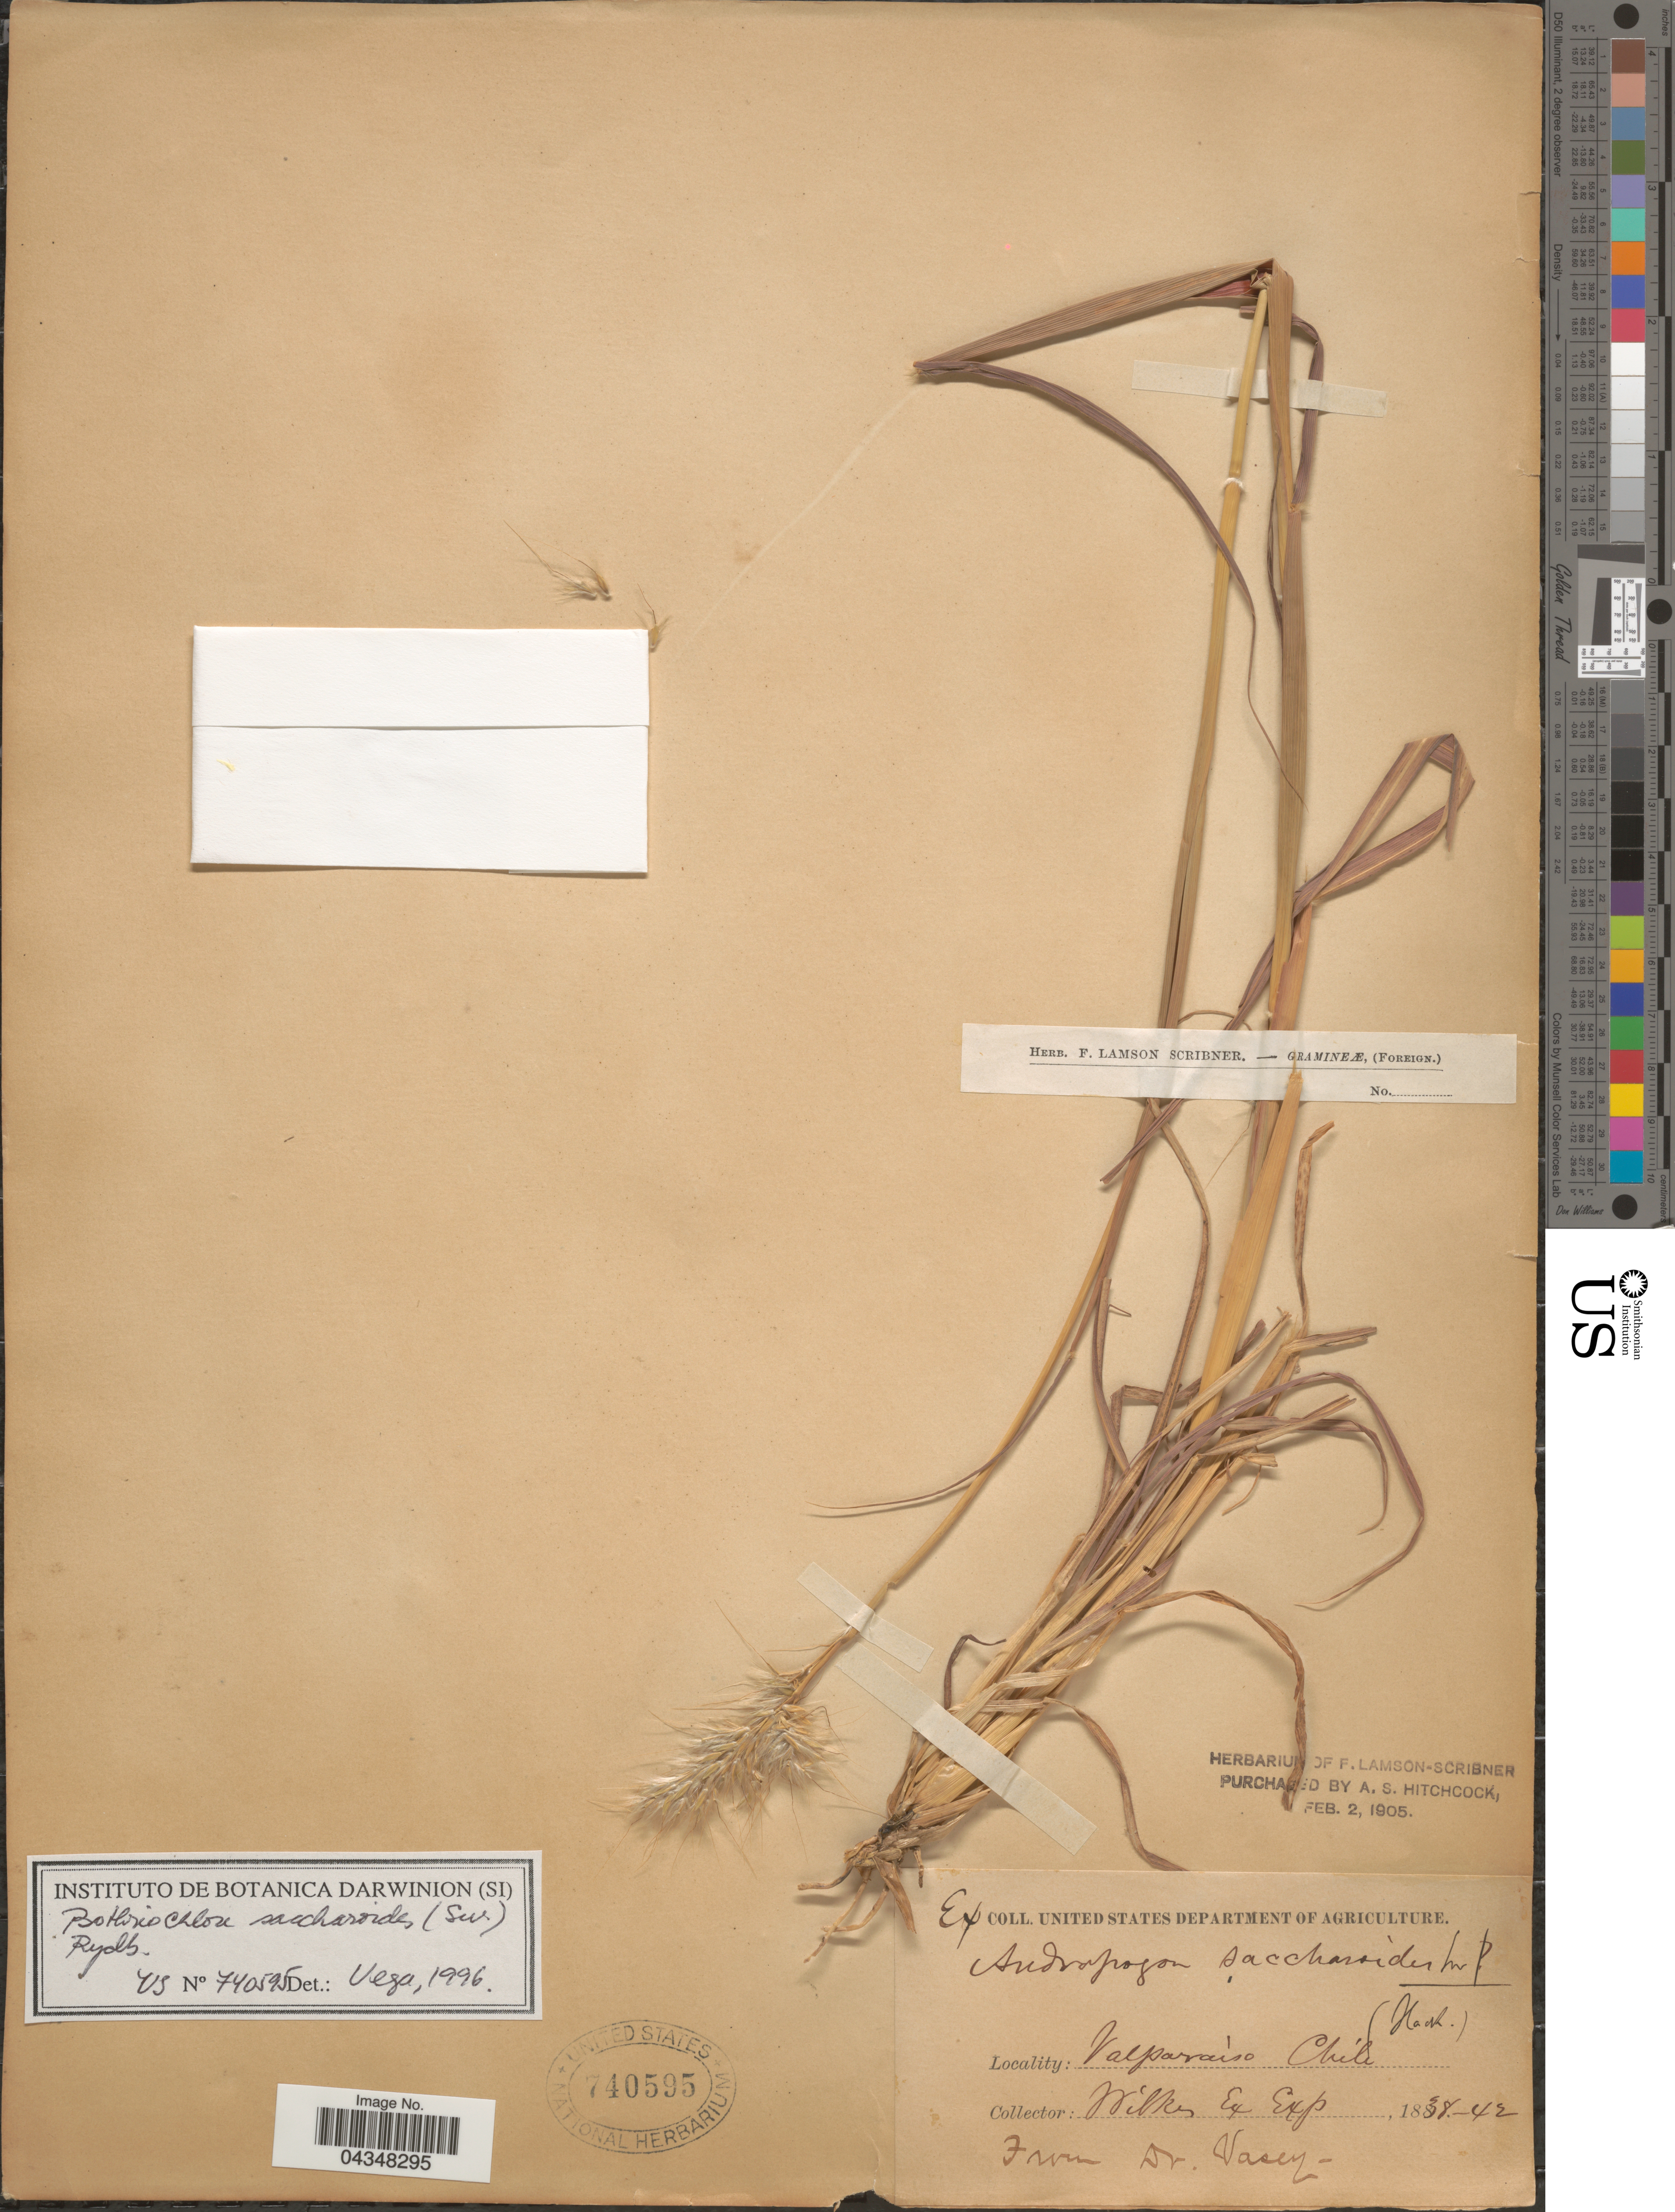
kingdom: Plantae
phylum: Tracheophyta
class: Liliopsida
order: Poales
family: Poaceae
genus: Bothriochloa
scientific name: Bothriochloa laguroides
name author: (DC.) Herter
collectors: Wilkes Explor. Exped.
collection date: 1838/1842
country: Chile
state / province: Valparaíso (V)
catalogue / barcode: US 740595